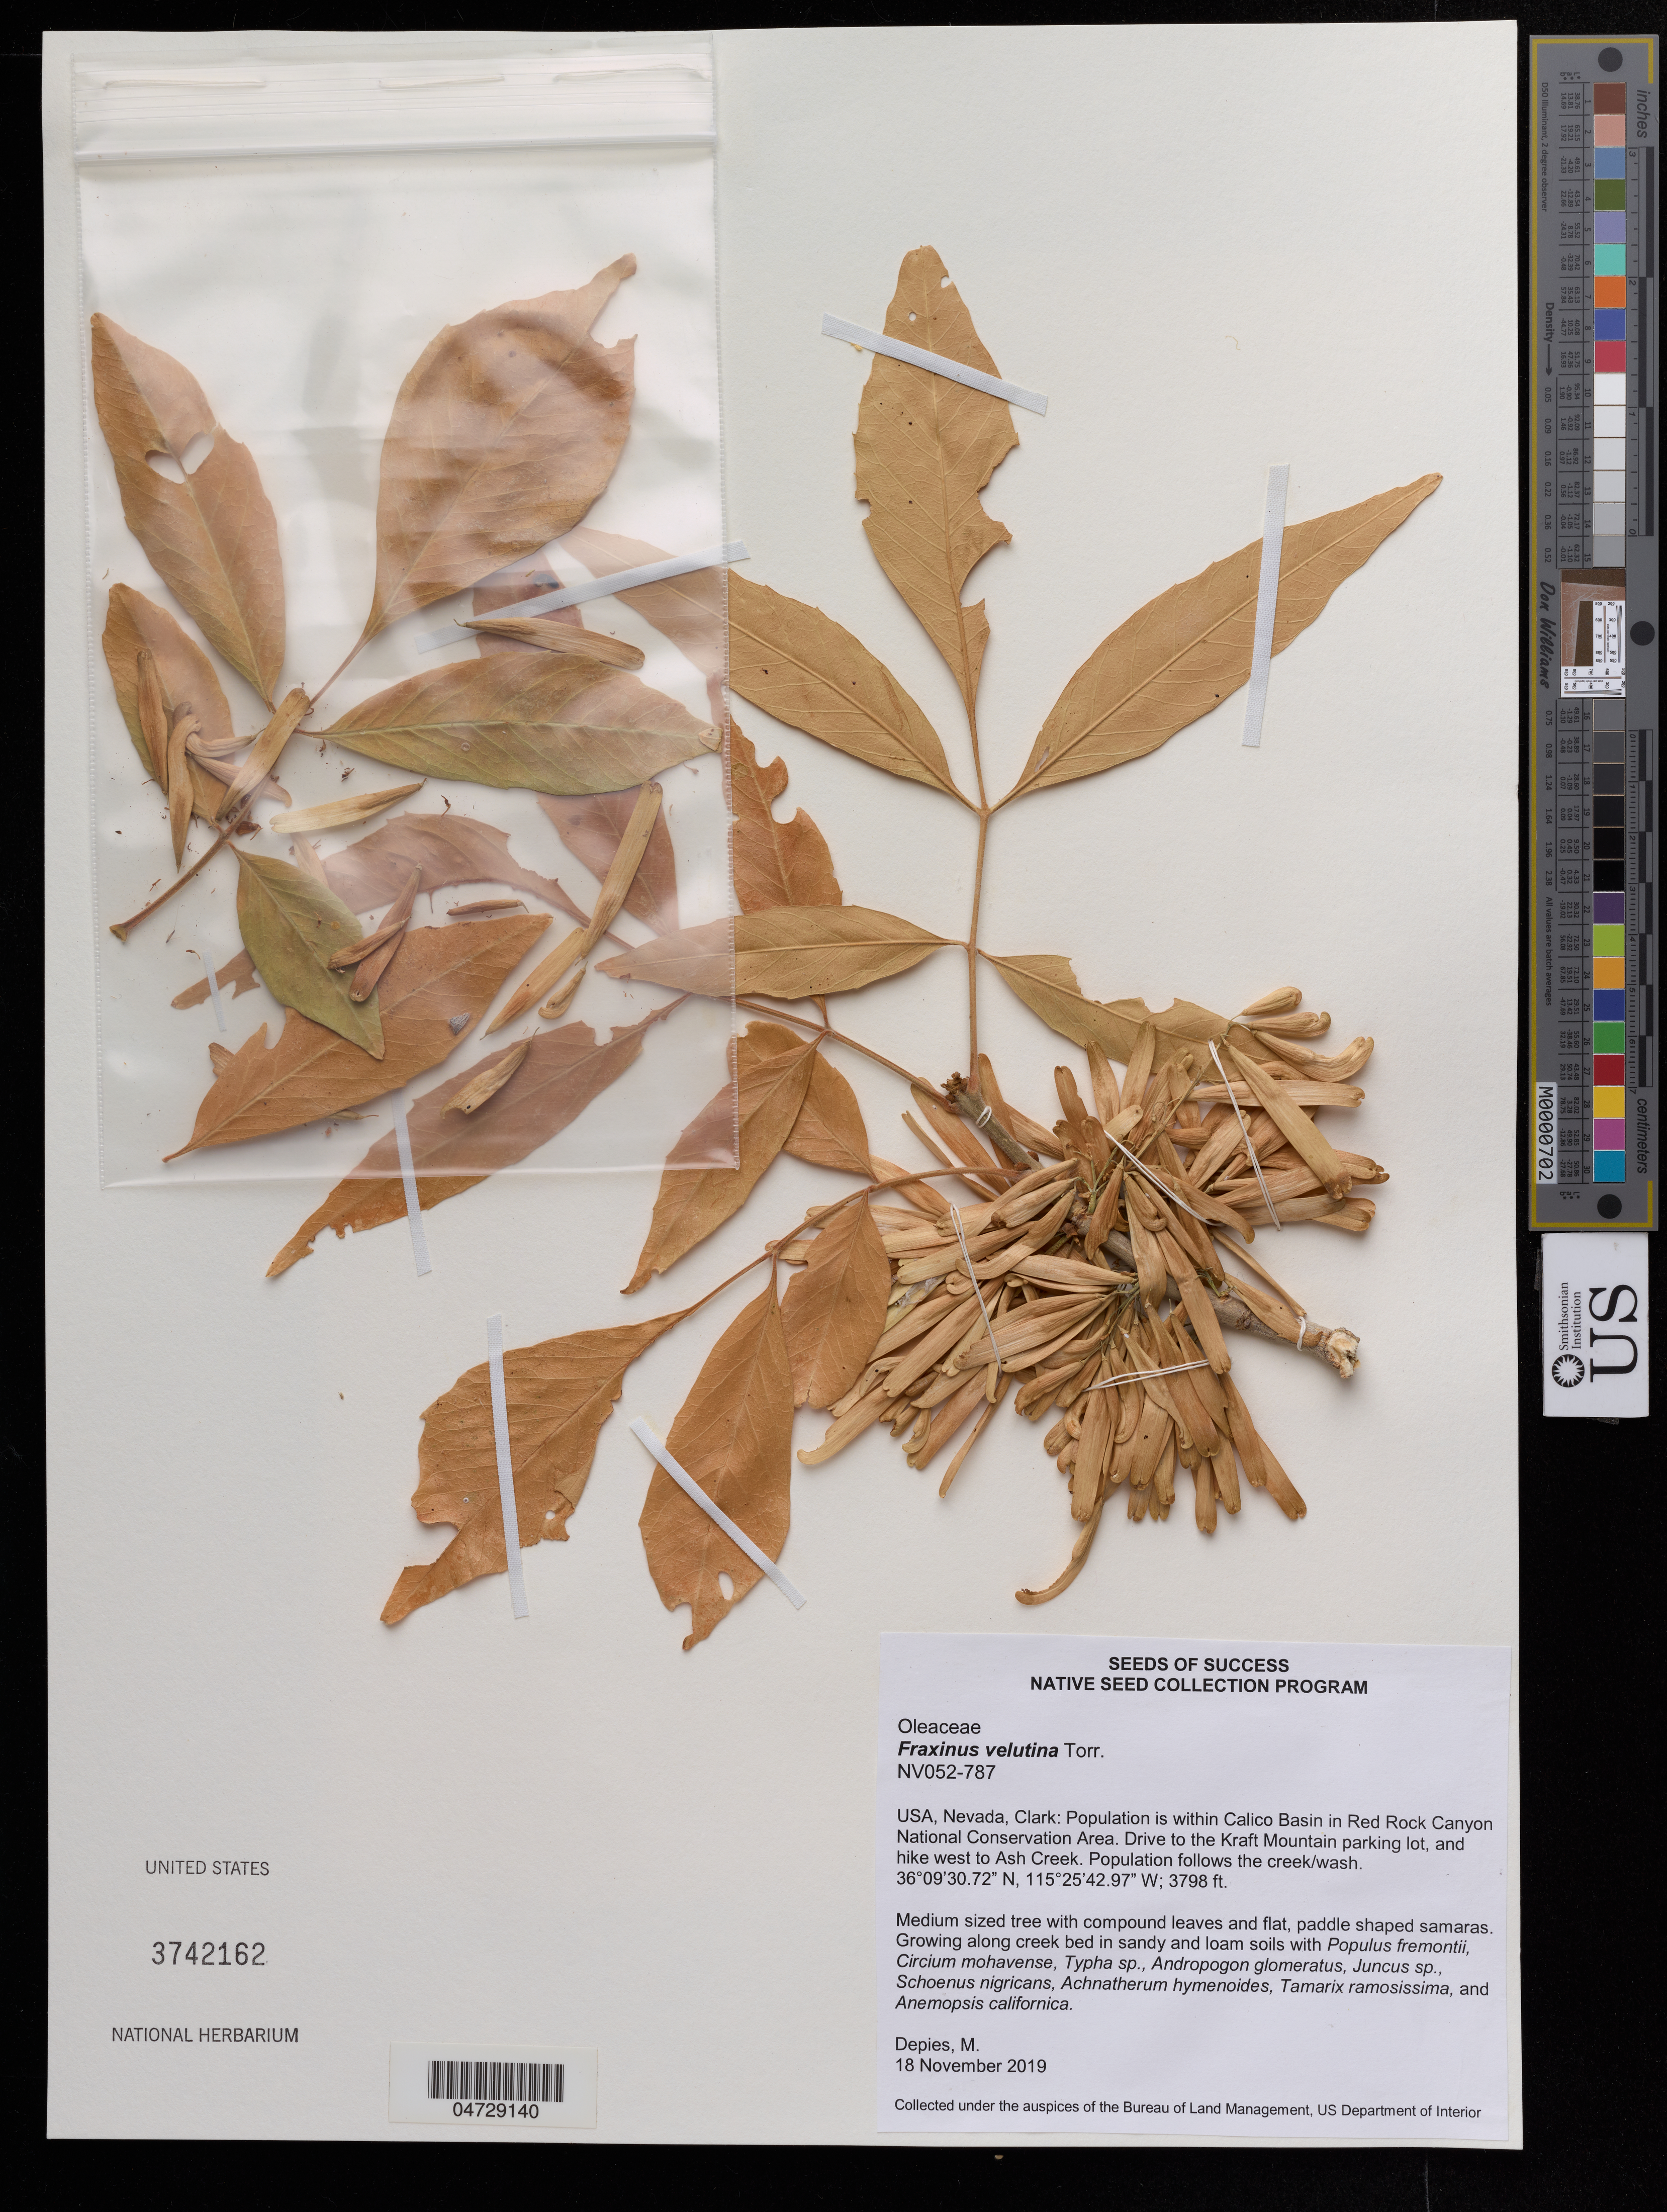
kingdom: Plantae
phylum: Tracheophyta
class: Magnoliopsida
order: Lamiales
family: Oleaceae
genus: Fraxinus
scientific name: Fraxinus velutina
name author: Torr.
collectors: M. Depies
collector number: NV052-787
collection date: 2019-11-18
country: United States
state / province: Nevada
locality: Clark: Population is within Calico Basin in Red Rock Canyon National Conservation Area. Drive to the Kraft Mountain parking lot, and hike west to Ash Creek. Population follows the creek/wash.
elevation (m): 1158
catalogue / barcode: US 3742162